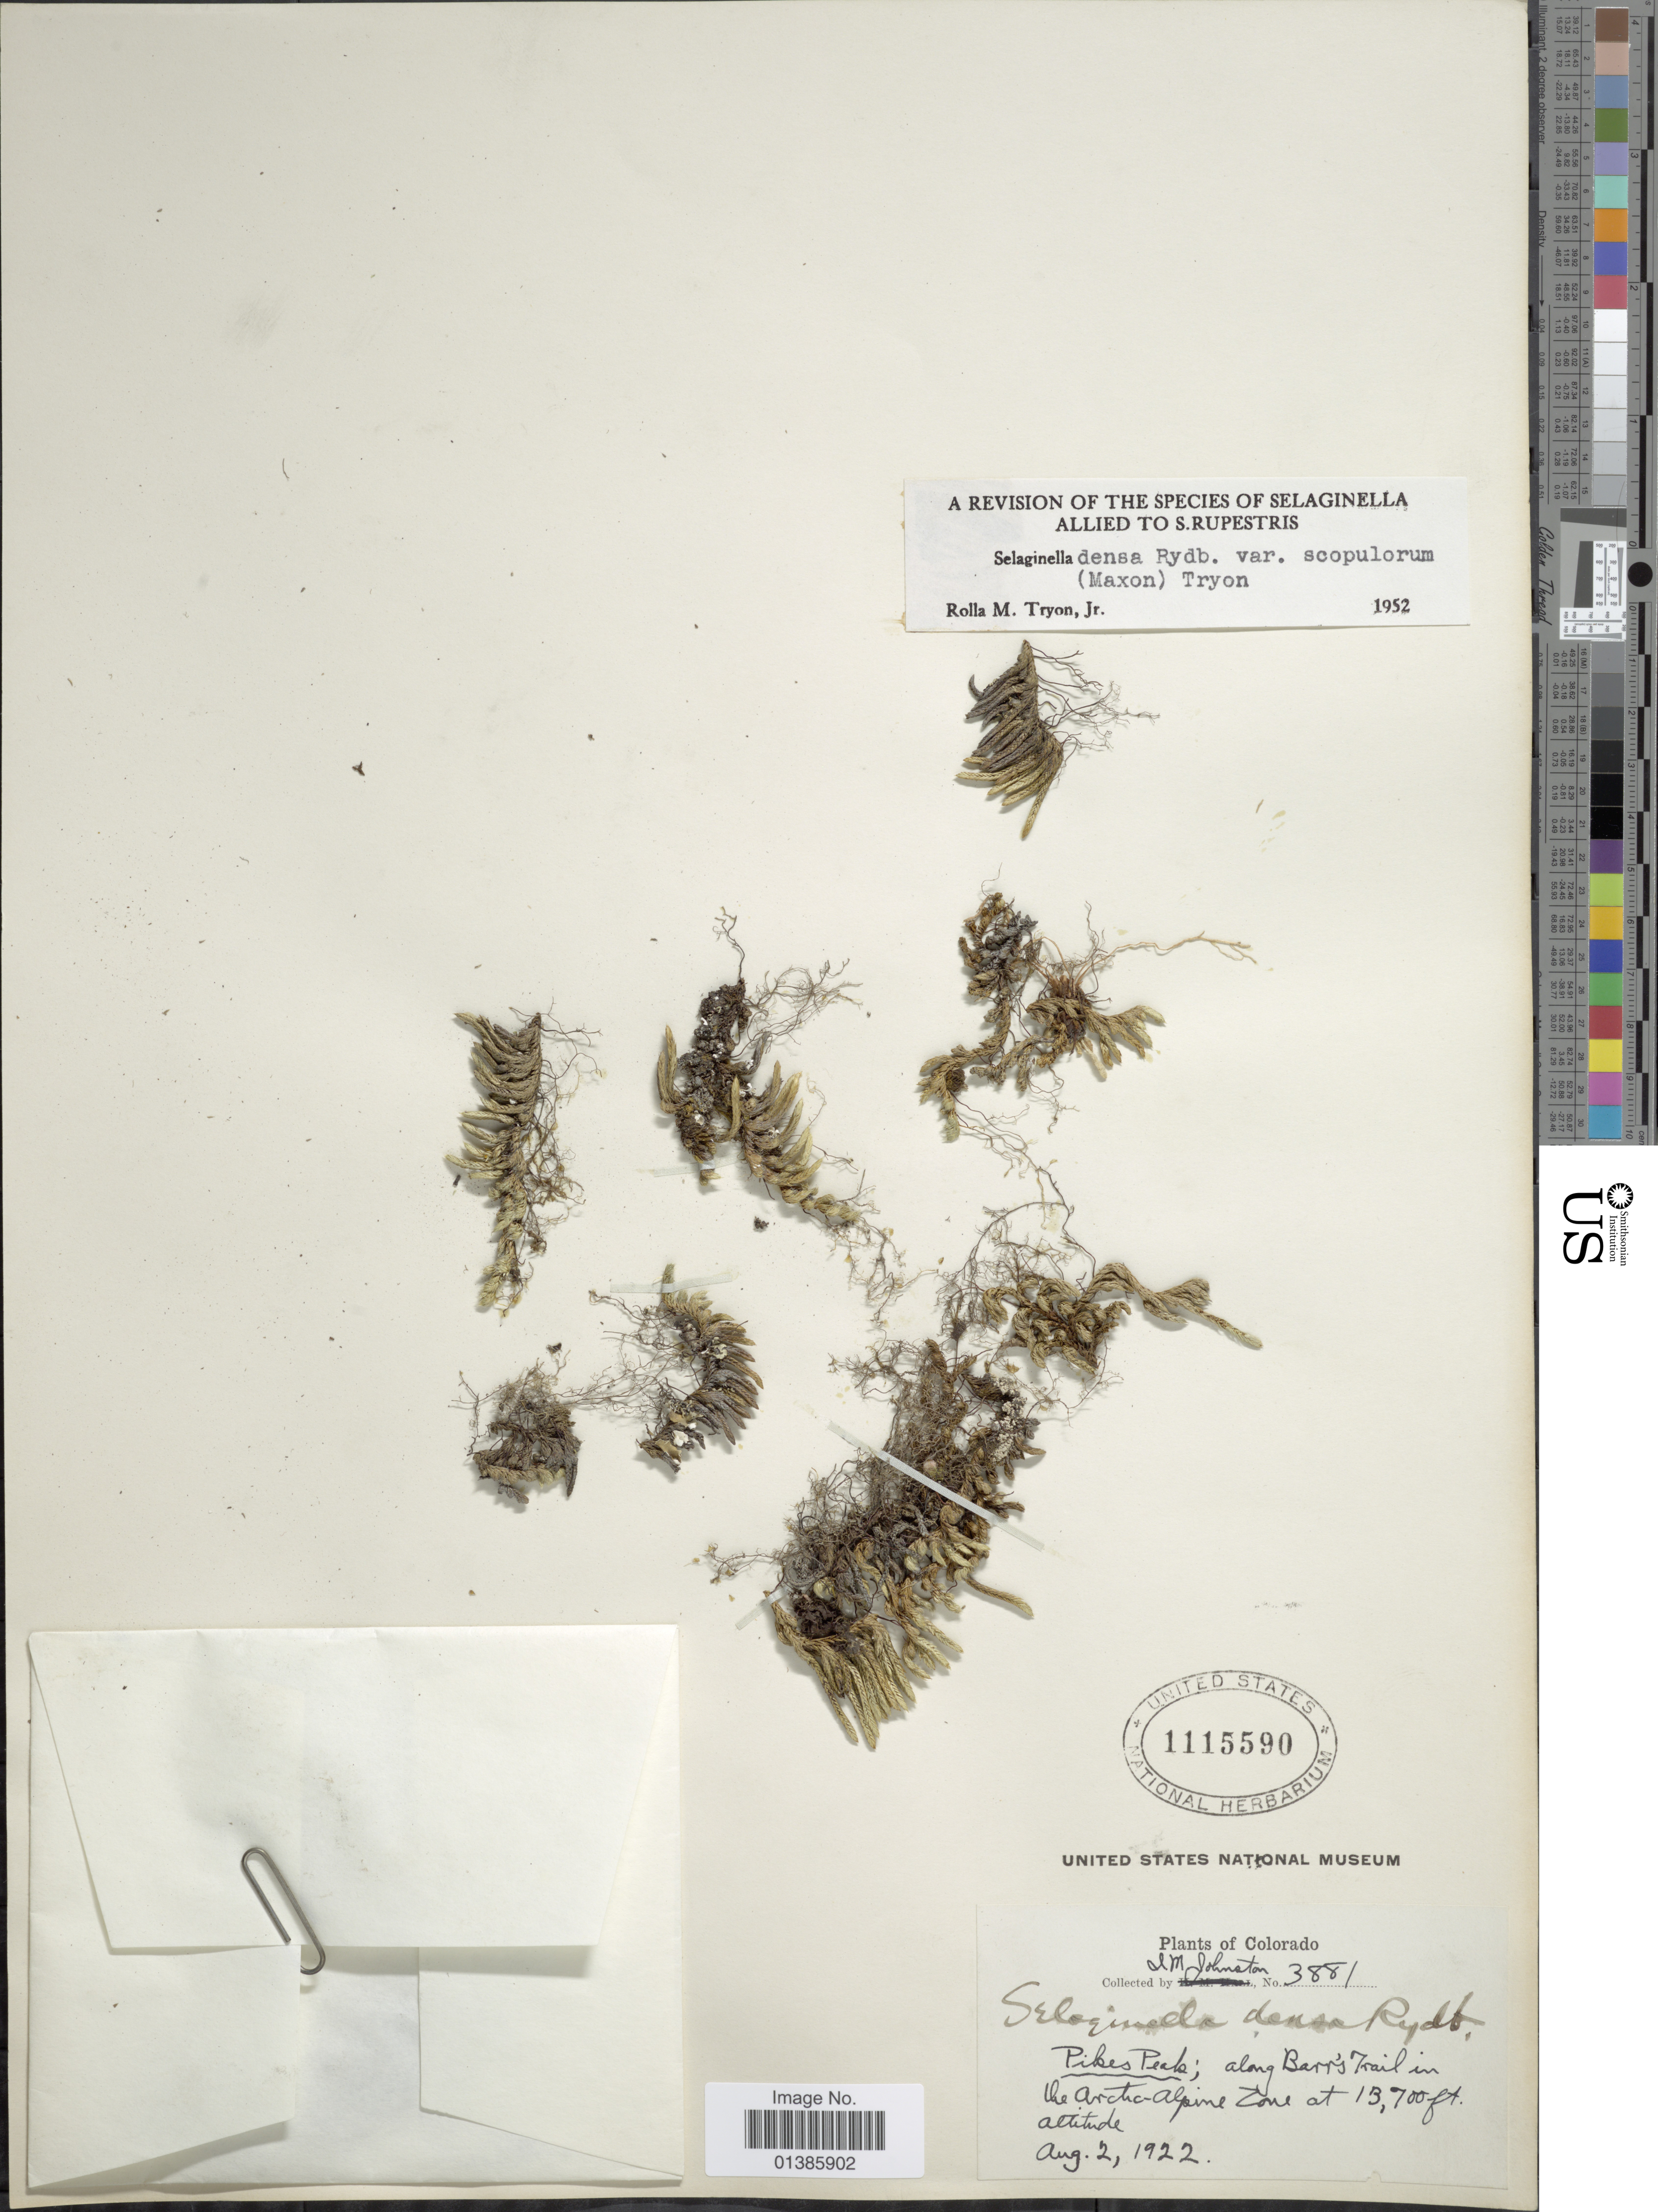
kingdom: Plantae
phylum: Tracheophyta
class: Lycopodiopsida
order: Selaginellales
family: Selaginellaceae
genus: Selaginella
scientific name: Selaginella densa var. scopulorum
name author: (Maxon) R.M. Tryon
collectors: I.M. Johnston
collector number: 3881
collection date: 1922-08-02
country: United States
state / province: Colorado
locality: Pikes Peak; along Barr's Trail in the Arctic-Alpine Zone.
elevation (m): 4176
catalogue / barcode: US 1115590